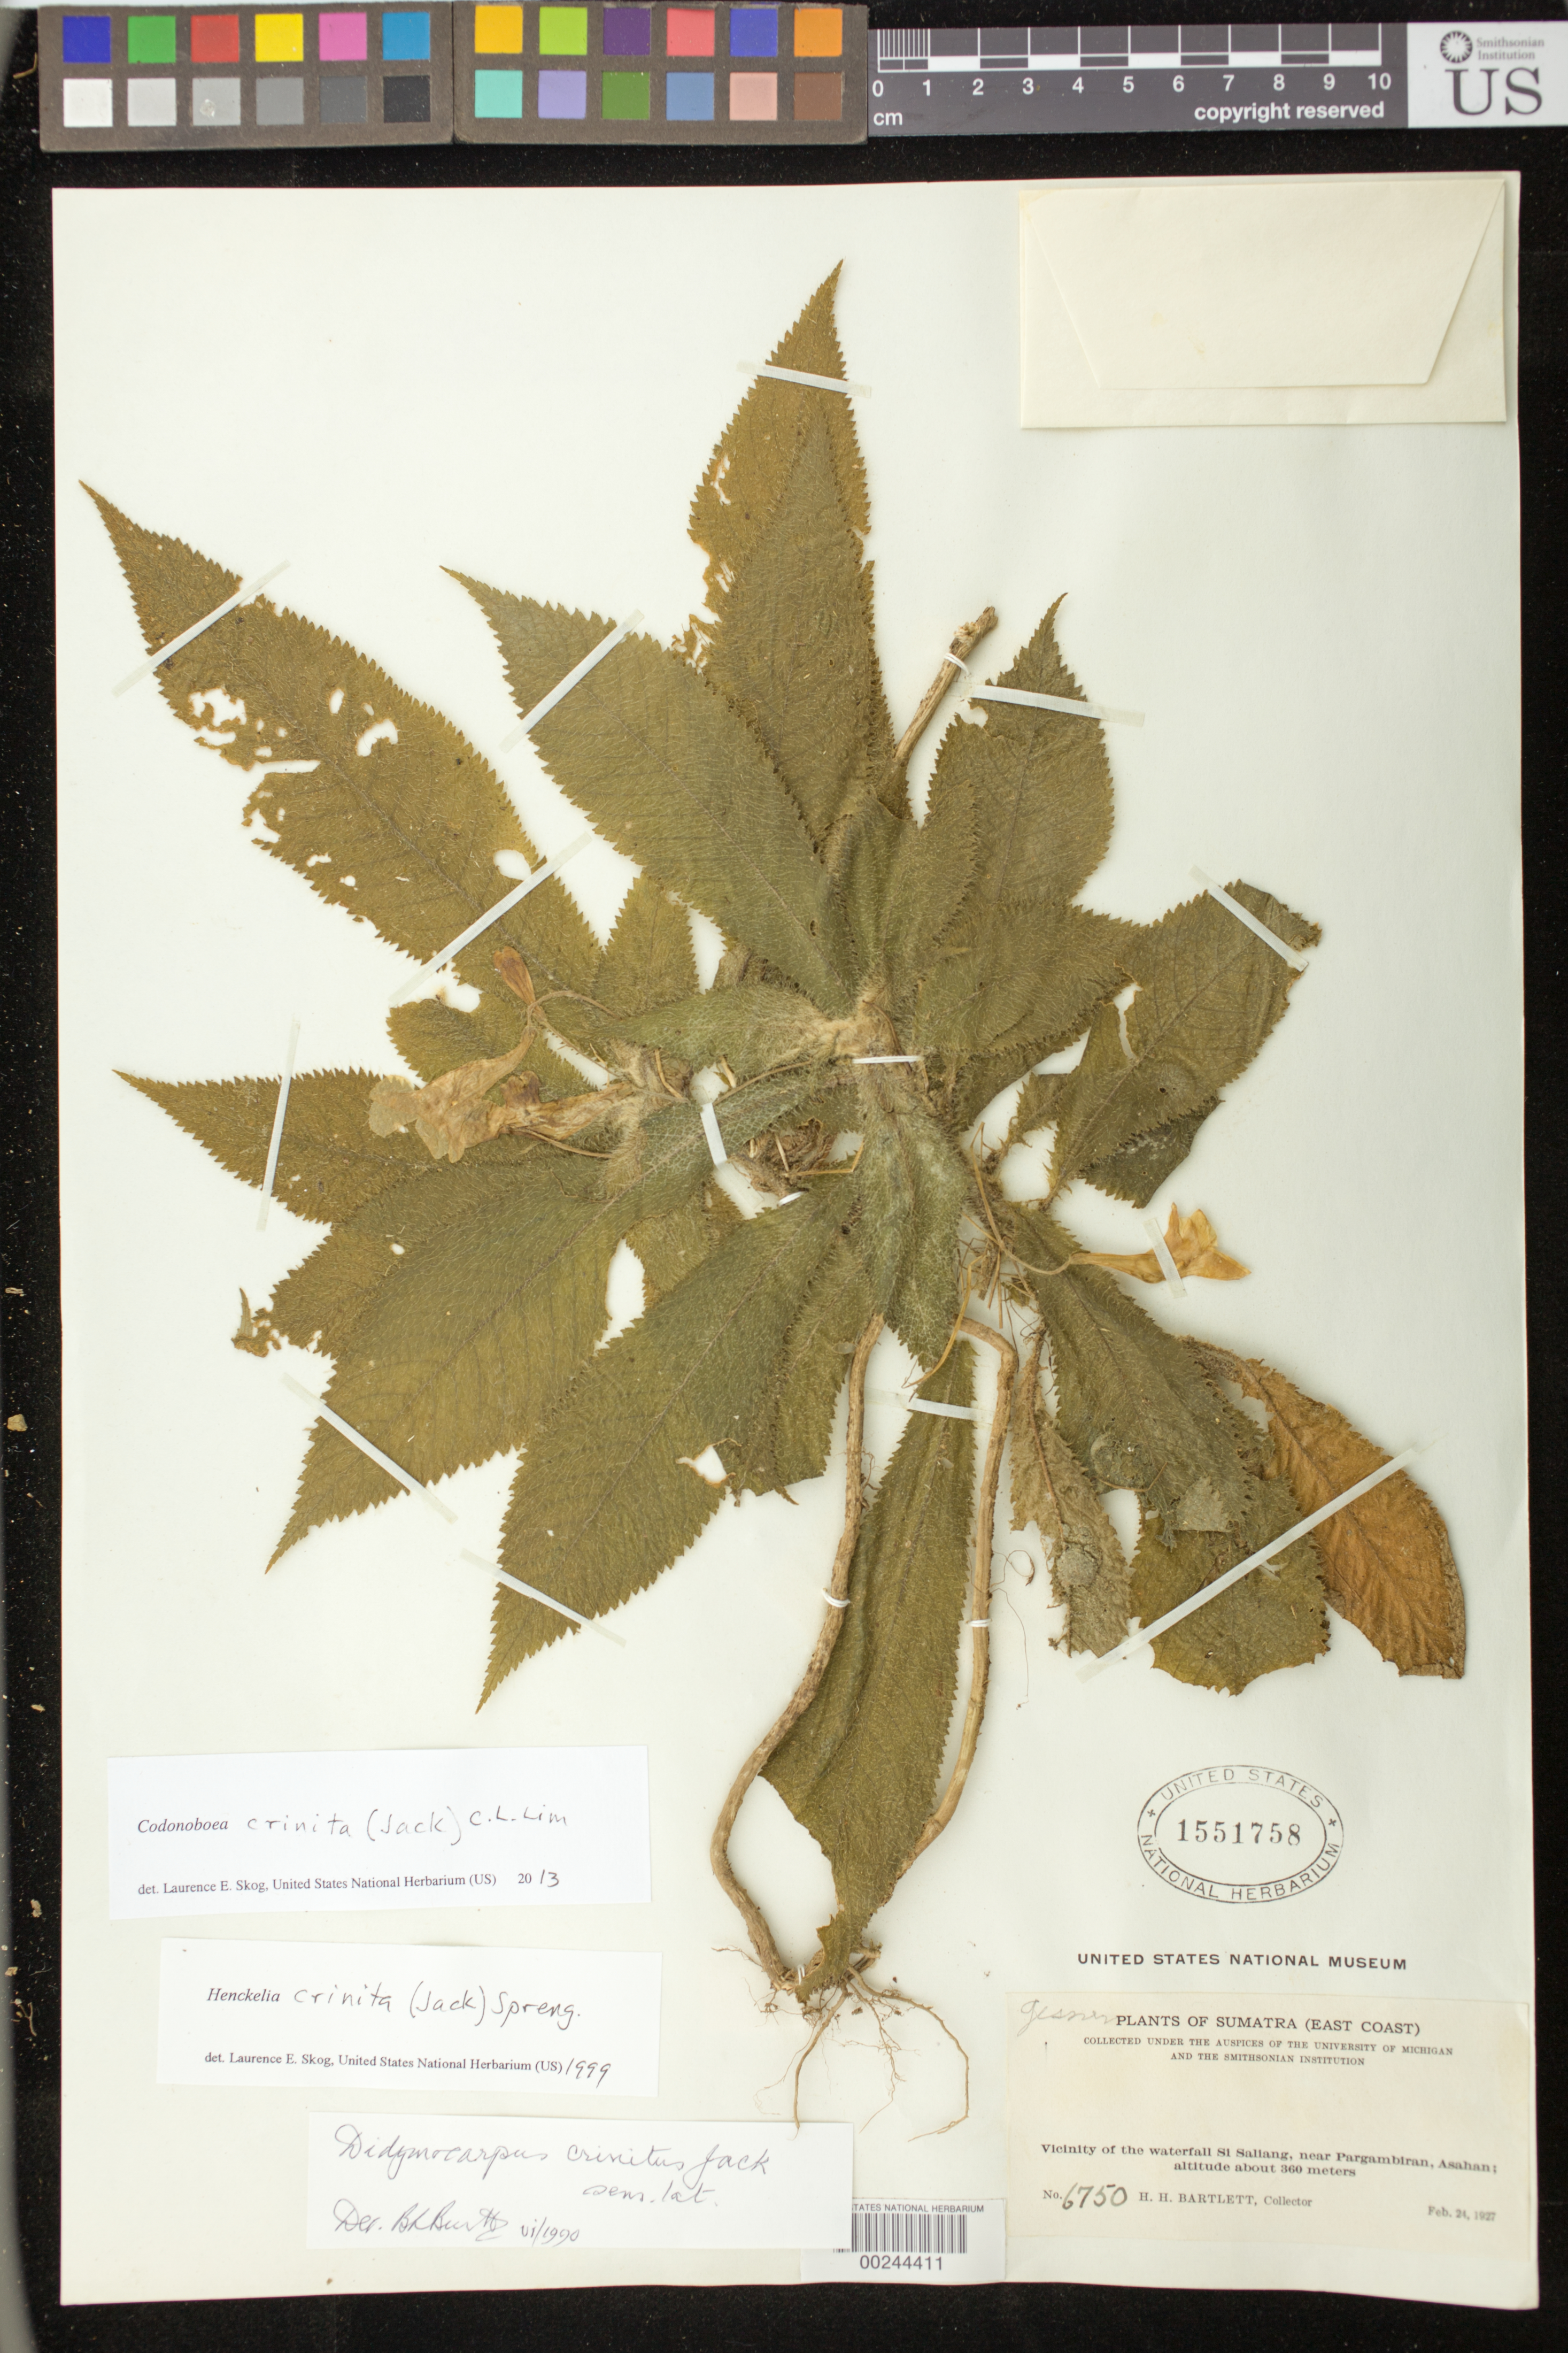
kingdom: Plantae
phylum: Tracheophyta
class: Magnoliopsida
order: Lamiales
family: Gesneriaceae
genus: Codonoboea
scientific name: Codonoboea crinita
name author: (Jack) C.L. Lim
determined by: Skog, Laurence E.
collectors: H. H. Bartlett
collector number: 6750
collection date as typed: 24 Feb 1927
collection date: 1927-02-24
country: Indonesia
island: Sumatra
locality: (east coast), vicinity of the waterfall si saliang, near pargambiran, asahan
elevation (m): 360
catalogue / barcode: US 1551758